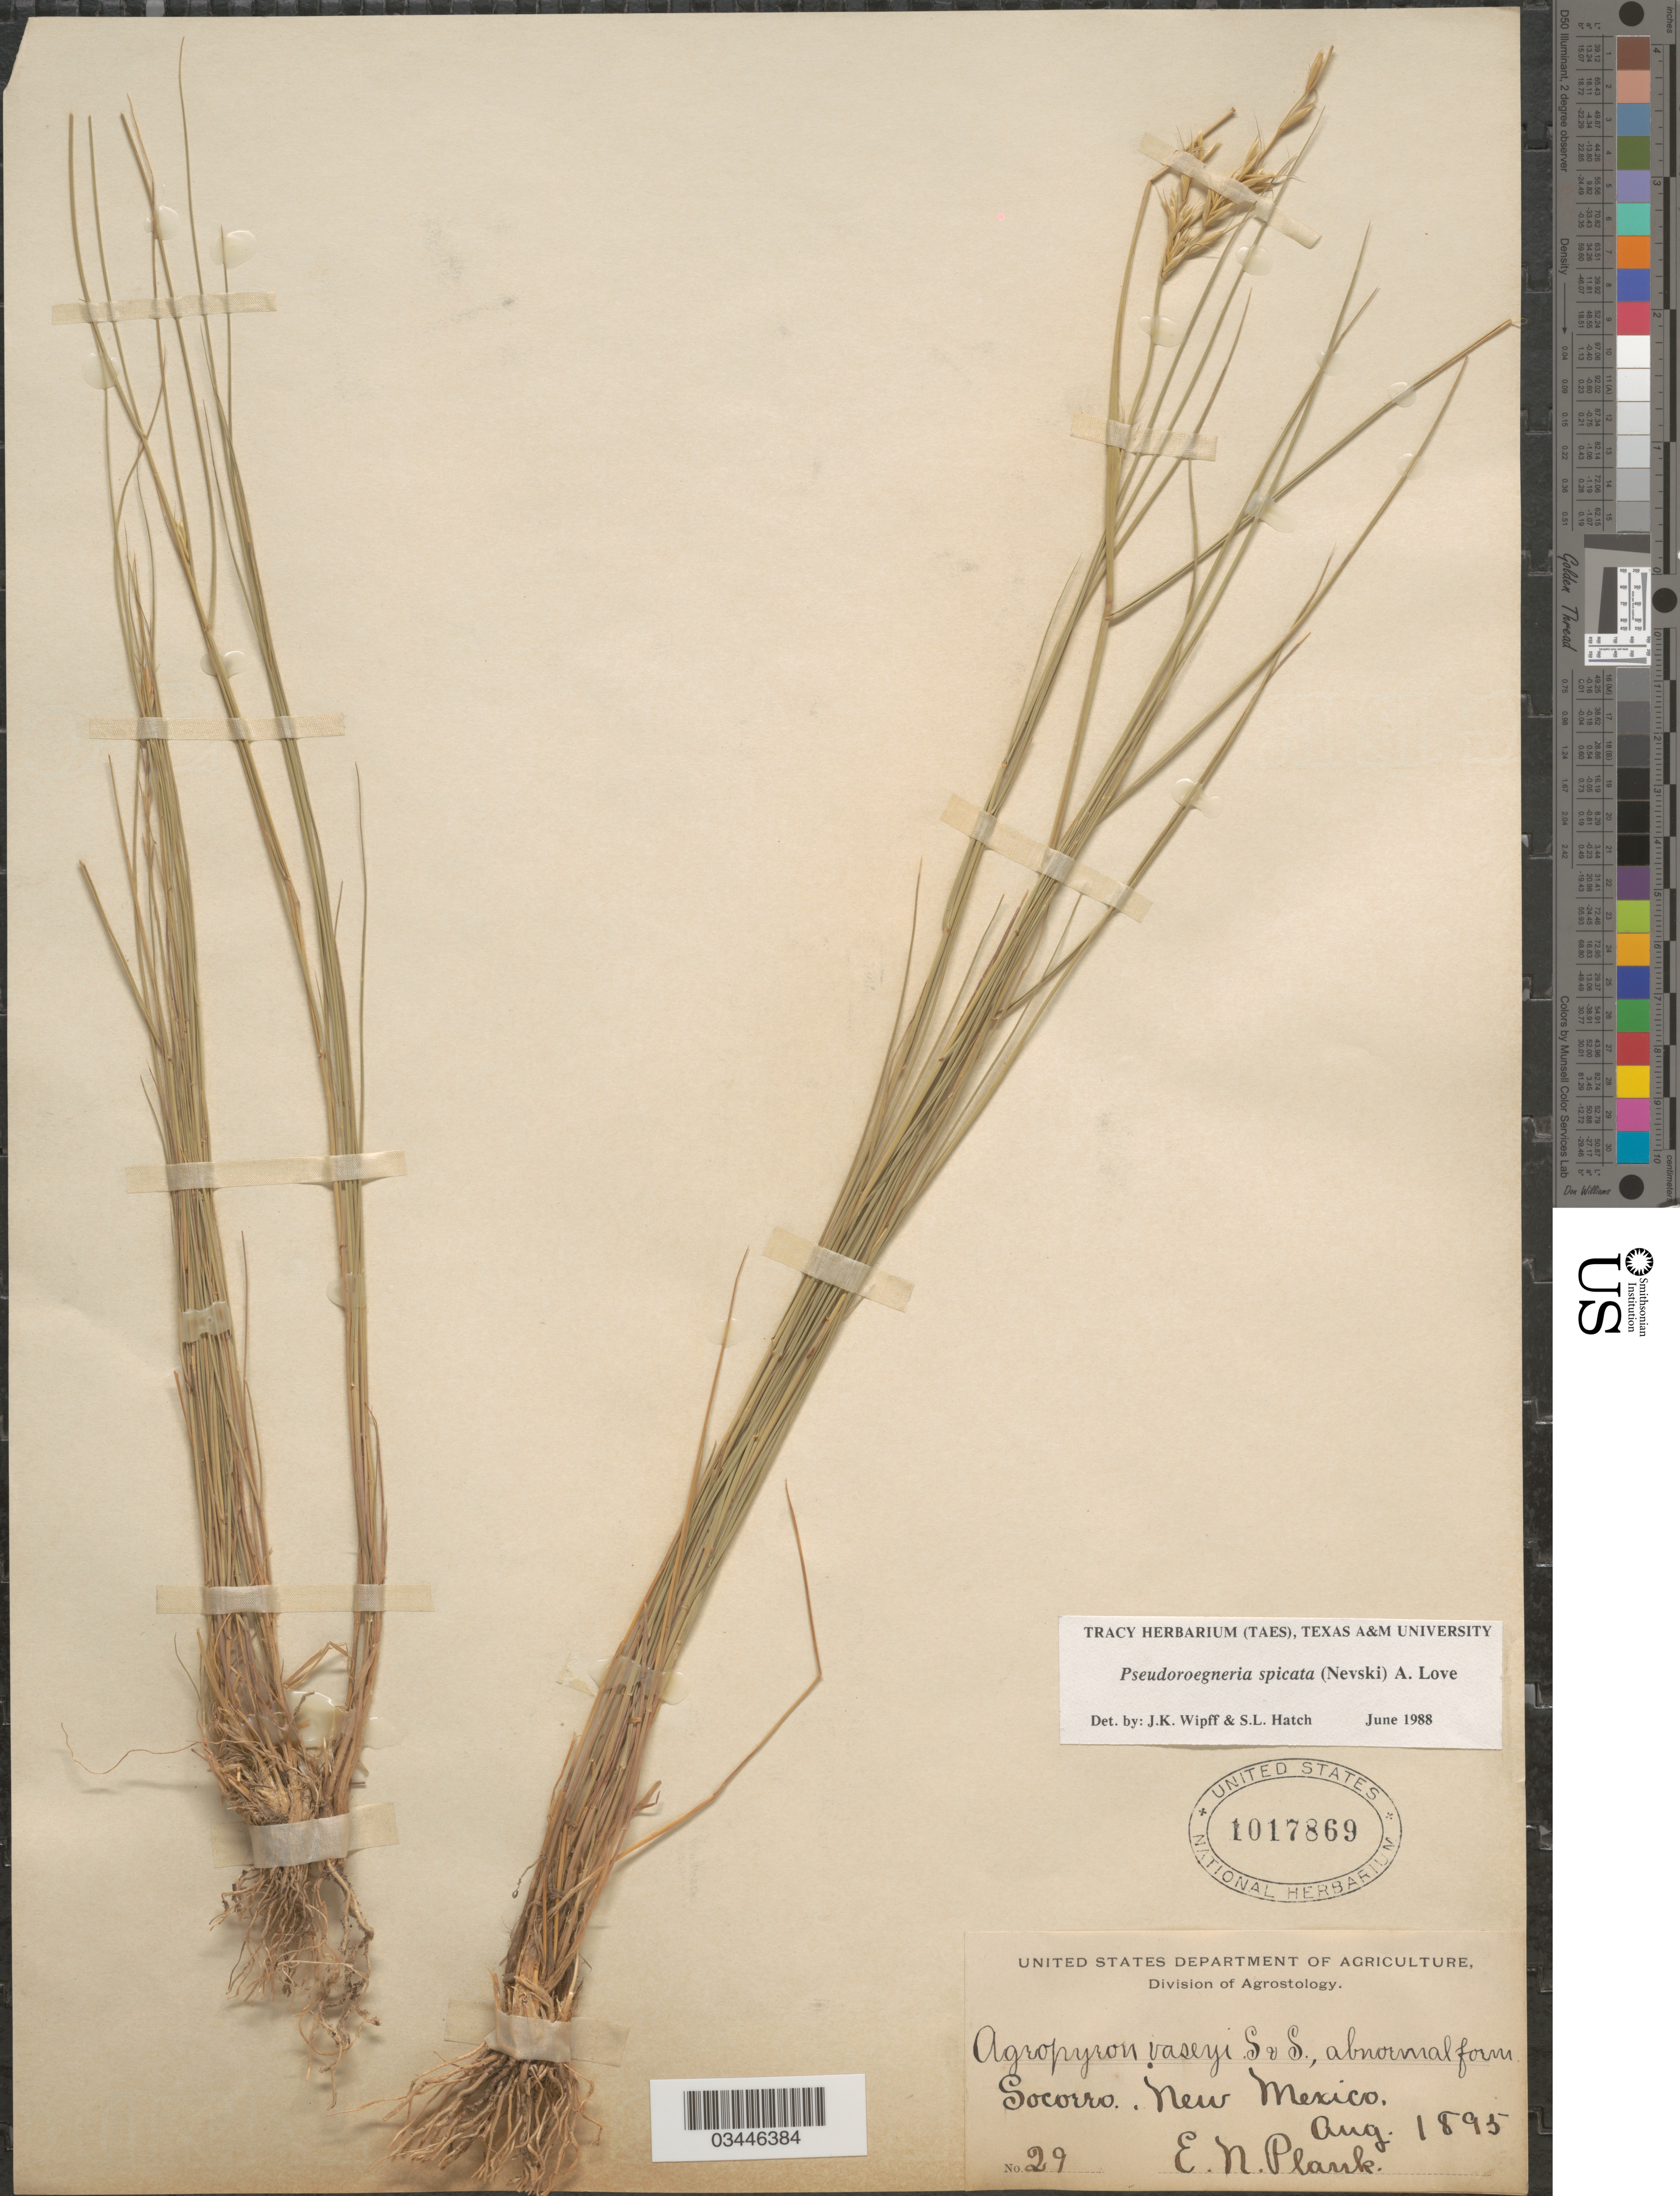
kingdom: Plantae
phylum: Tracheophyta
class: Liliopsida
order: Poales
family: Poaceae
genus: Pseudoroegneria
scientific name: Pseudoroegneria spicata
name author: (Pursh) Á. Löve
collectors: E. Plank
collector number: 29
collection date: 1895-08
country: United States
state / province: New Mexico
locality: Socorro.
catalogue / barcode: US 1017869